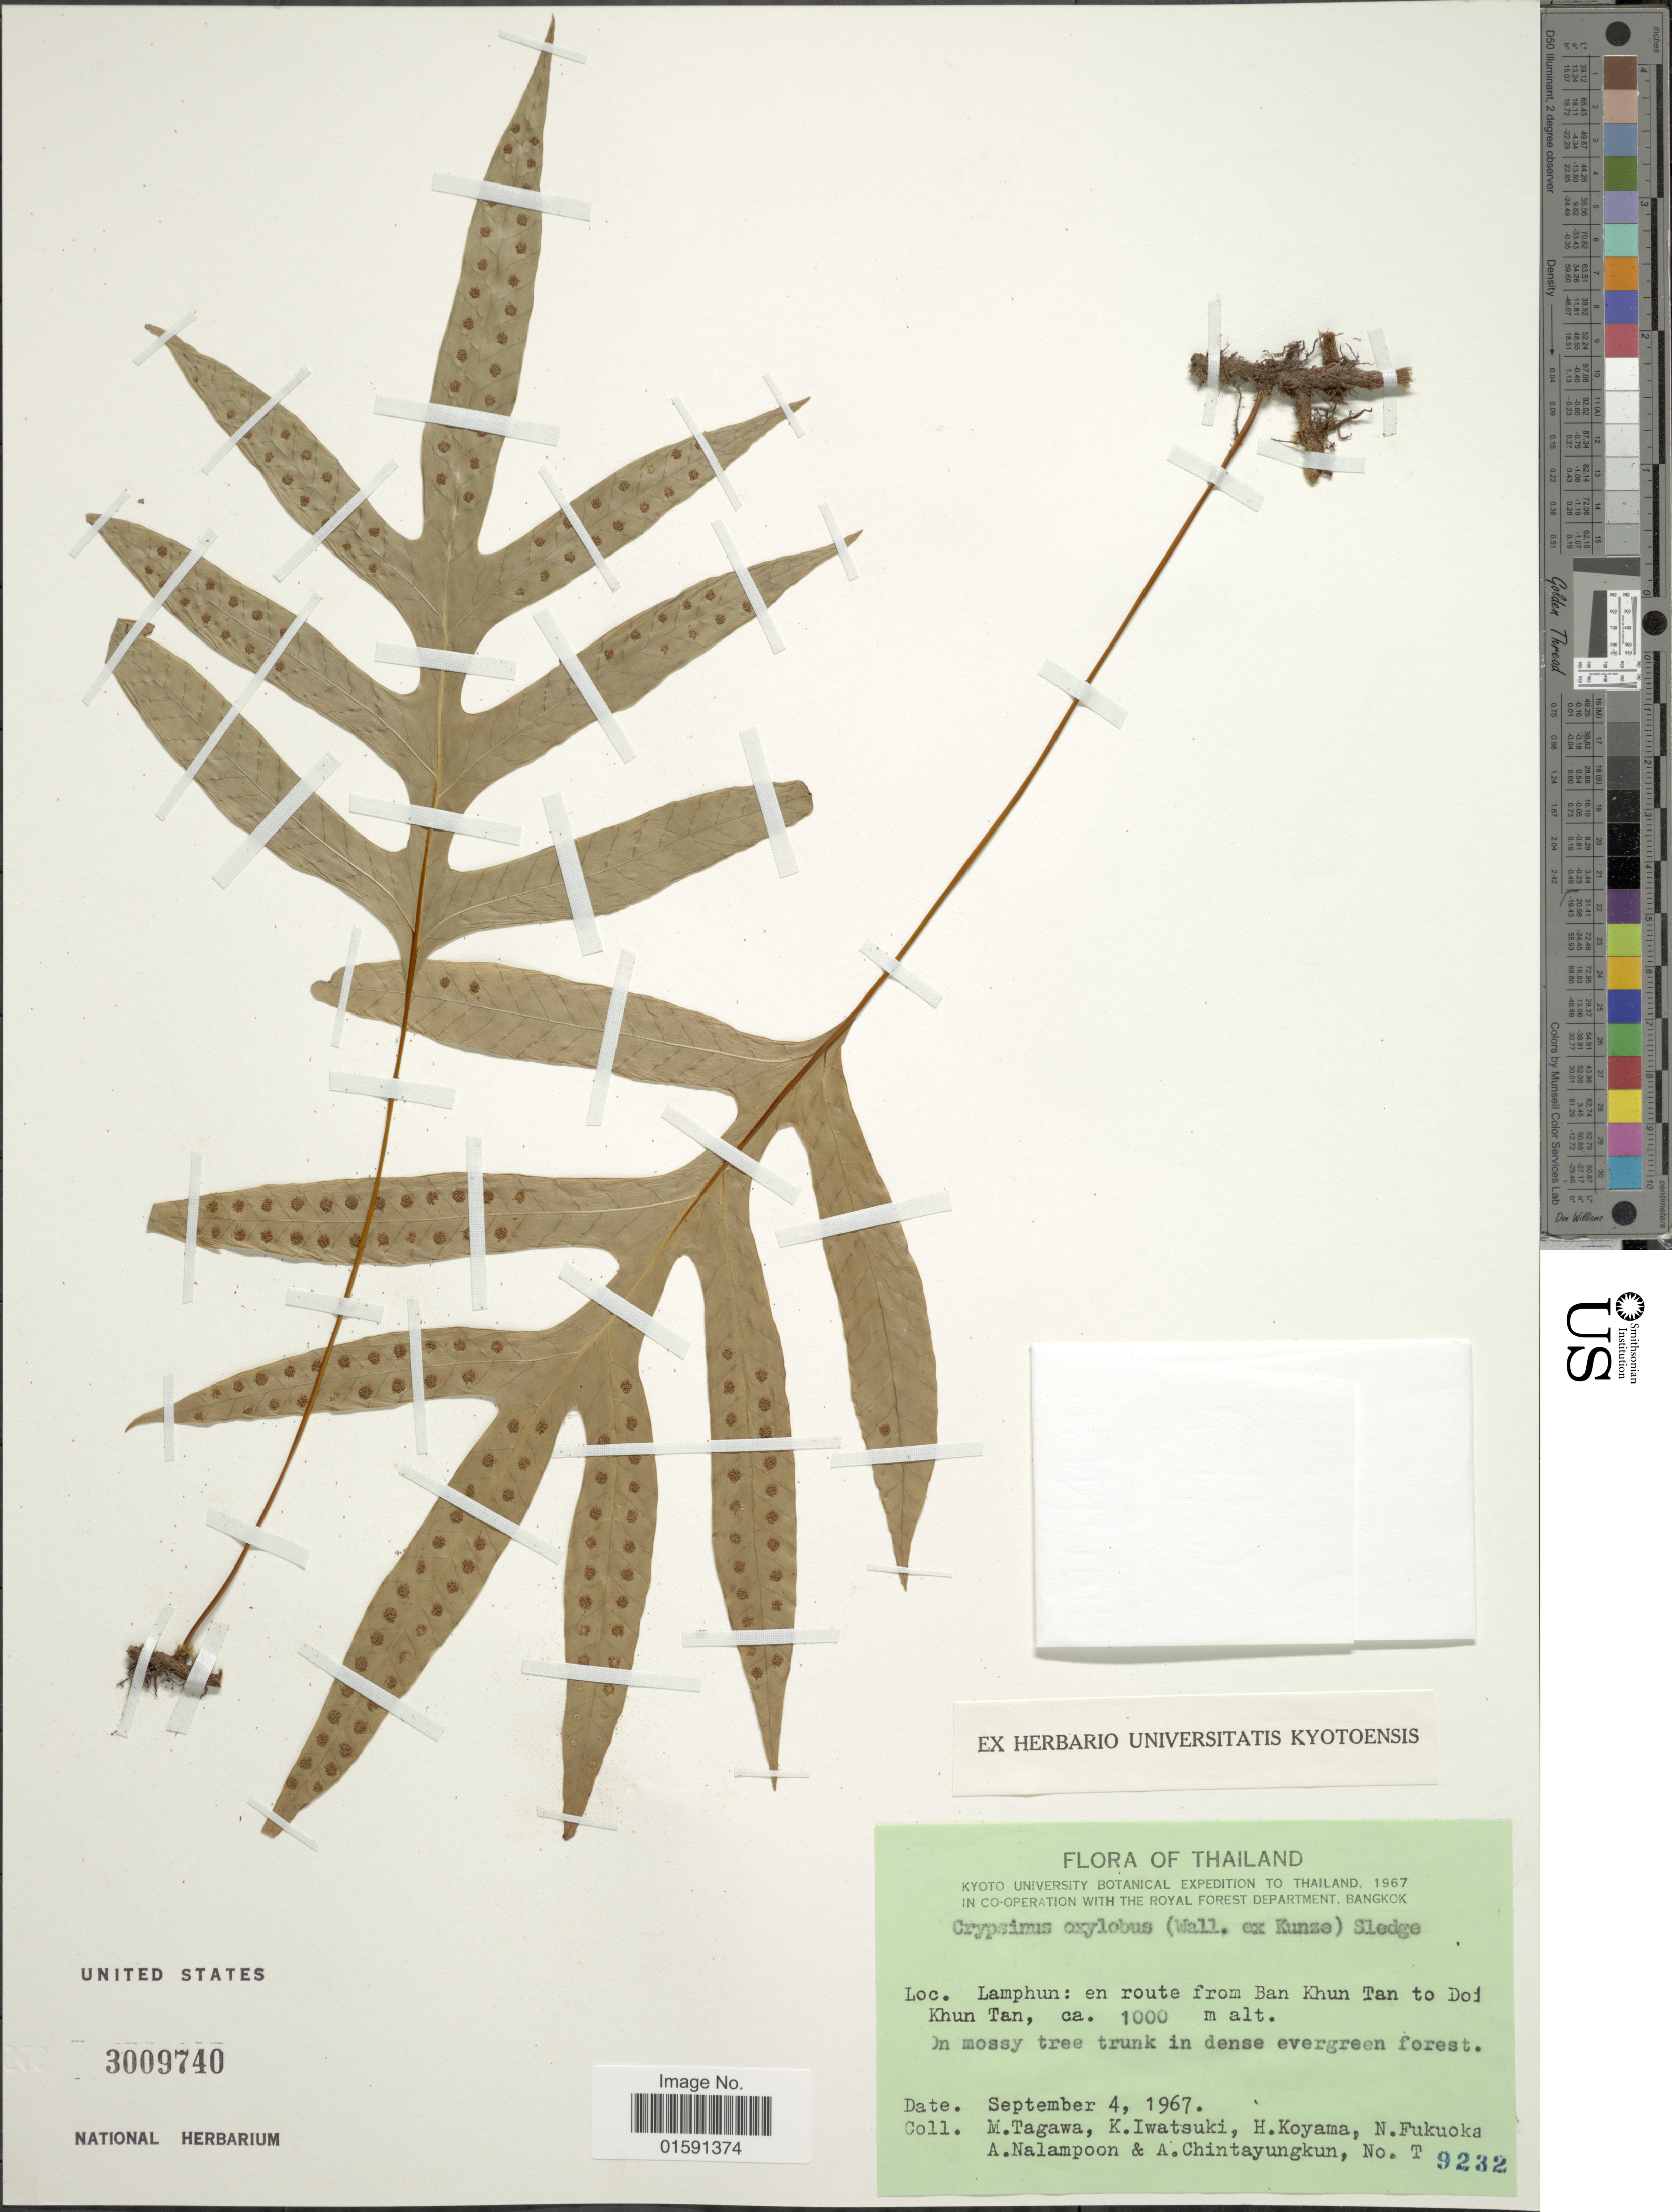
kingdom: Plantae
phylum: Tracheophyta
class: Polypodiopsida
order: Polypodiales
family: Polypodiaceae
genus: Selliguea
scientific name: Selliguea oxyloba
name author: (Wall. ex Kunze) Fraser-Jenk.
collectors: M. Tagawa, K. Iwatsuki, H. Koyama, N. Fukuoka & et al.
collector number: T 9232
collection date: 1967-09-04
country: Thailand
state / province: Lamphun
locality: Lamphun: en route from Ban Khun Tan to Doi Khun Tan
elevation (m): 1000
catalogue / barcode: US 3009740